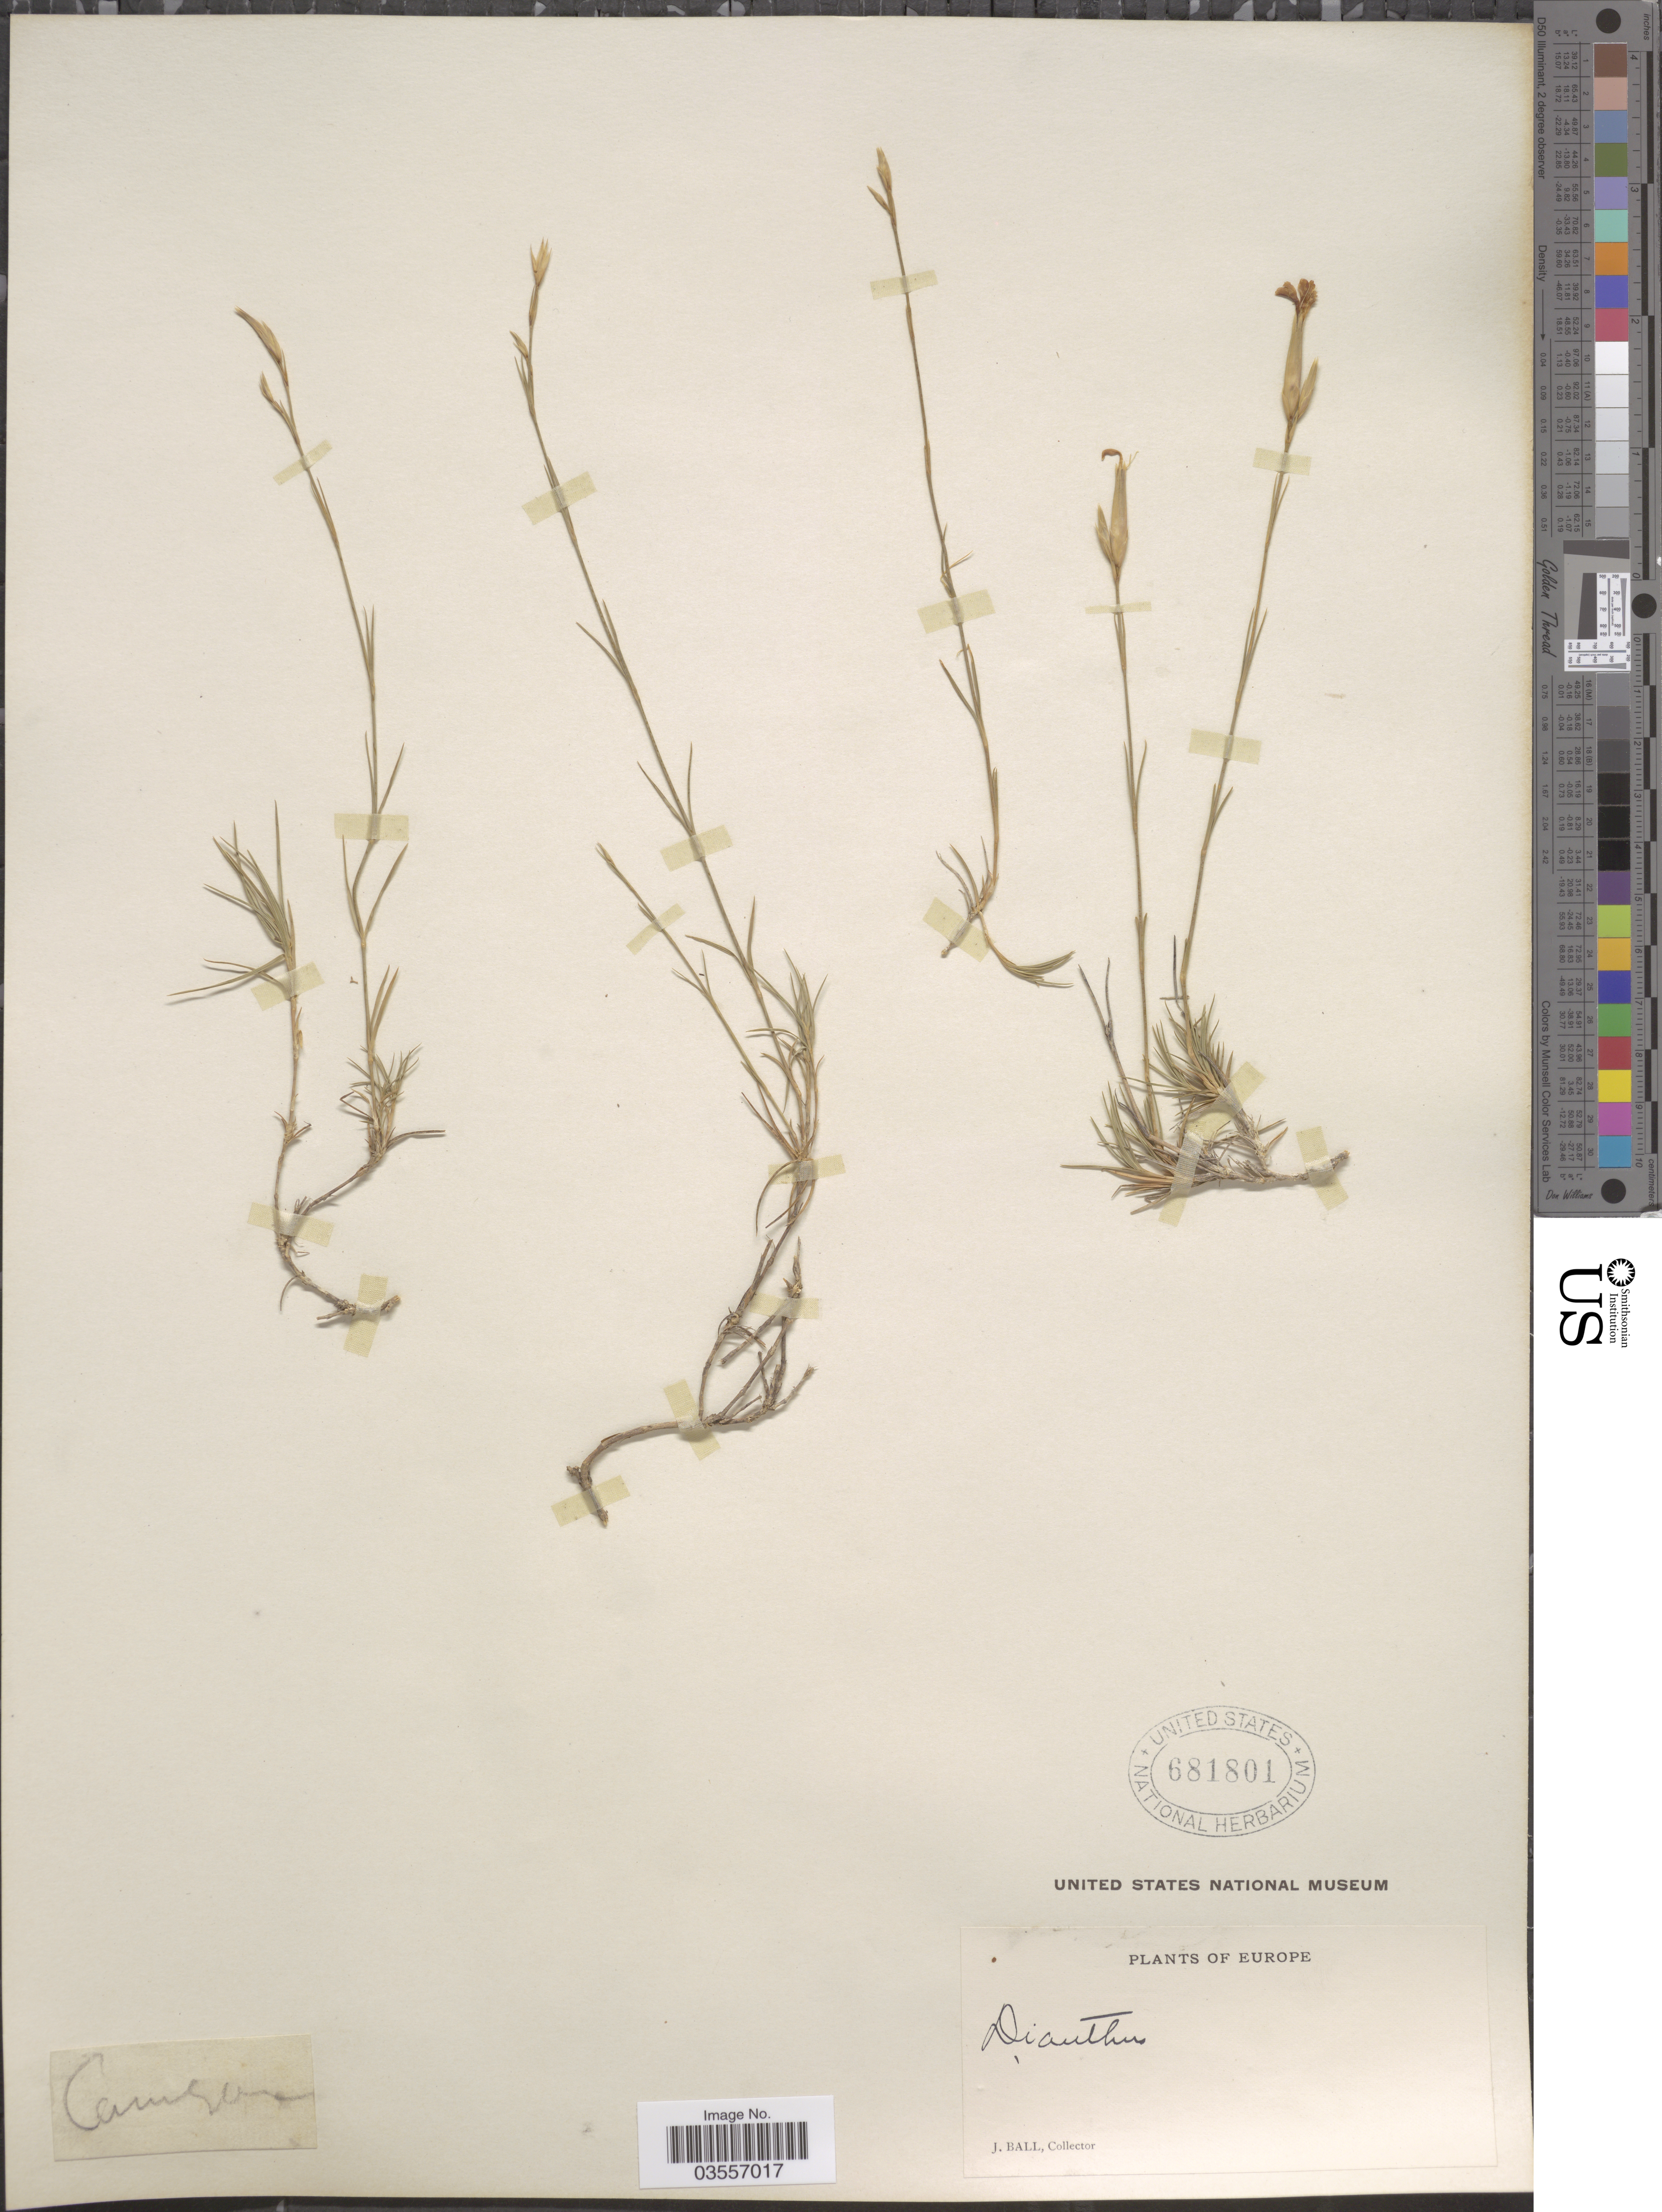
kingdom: Plantae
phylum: Tracheophyta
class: Magnoliopsida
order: Caryophyllales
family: Caryophyllaceae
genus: Dianthus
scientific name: Dianthus sp.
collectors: J. Ball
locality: Europe. Camgua. [interpreted]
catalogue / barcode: US 681801